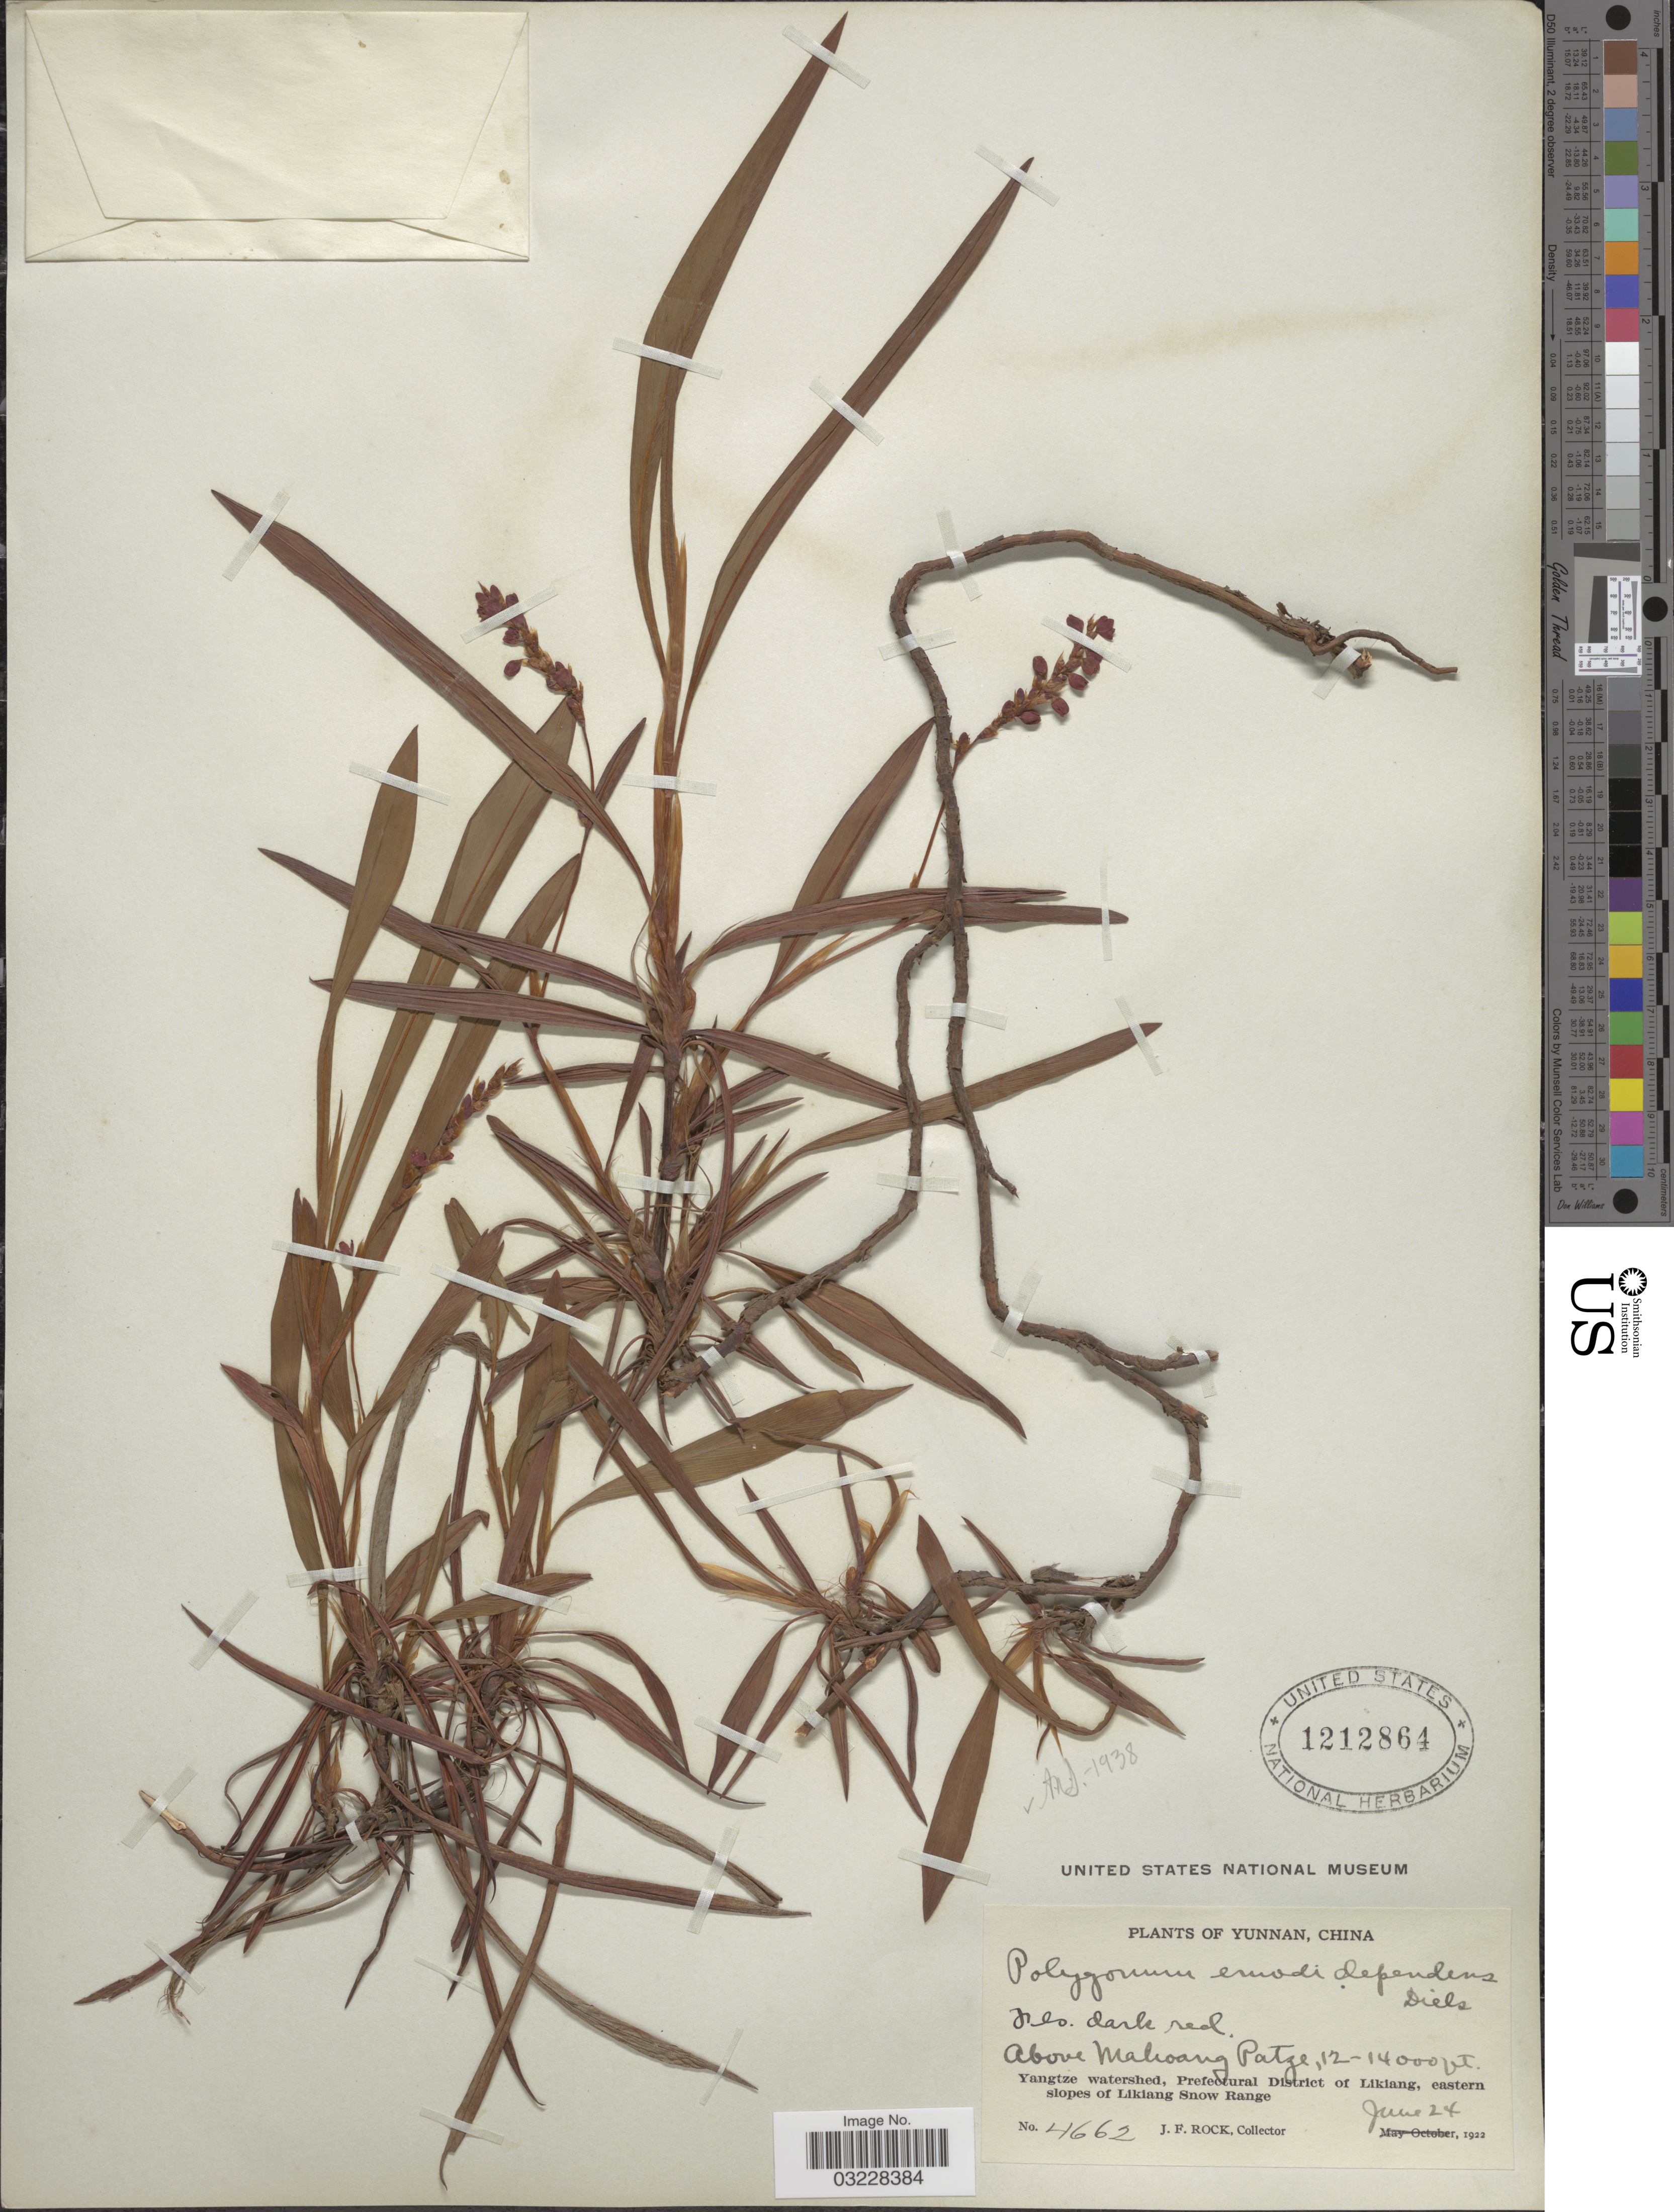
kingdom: Plantae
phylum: Tracheophyta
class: Magnoliopsida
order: Caryophyllales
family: Polygonaceae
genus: Bistorta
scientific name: Bistorta emodi subsp. dependens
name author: (Diels) Soják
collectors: J. Rock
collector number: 4662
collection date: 1922-06-24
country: China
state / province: Yunnan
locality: Above Makoang Patze. Yangtze watershed, Prefectural District of Likiang, eastern slopes of Likiang Snow Range.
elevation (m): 366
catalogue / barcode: US 1212864